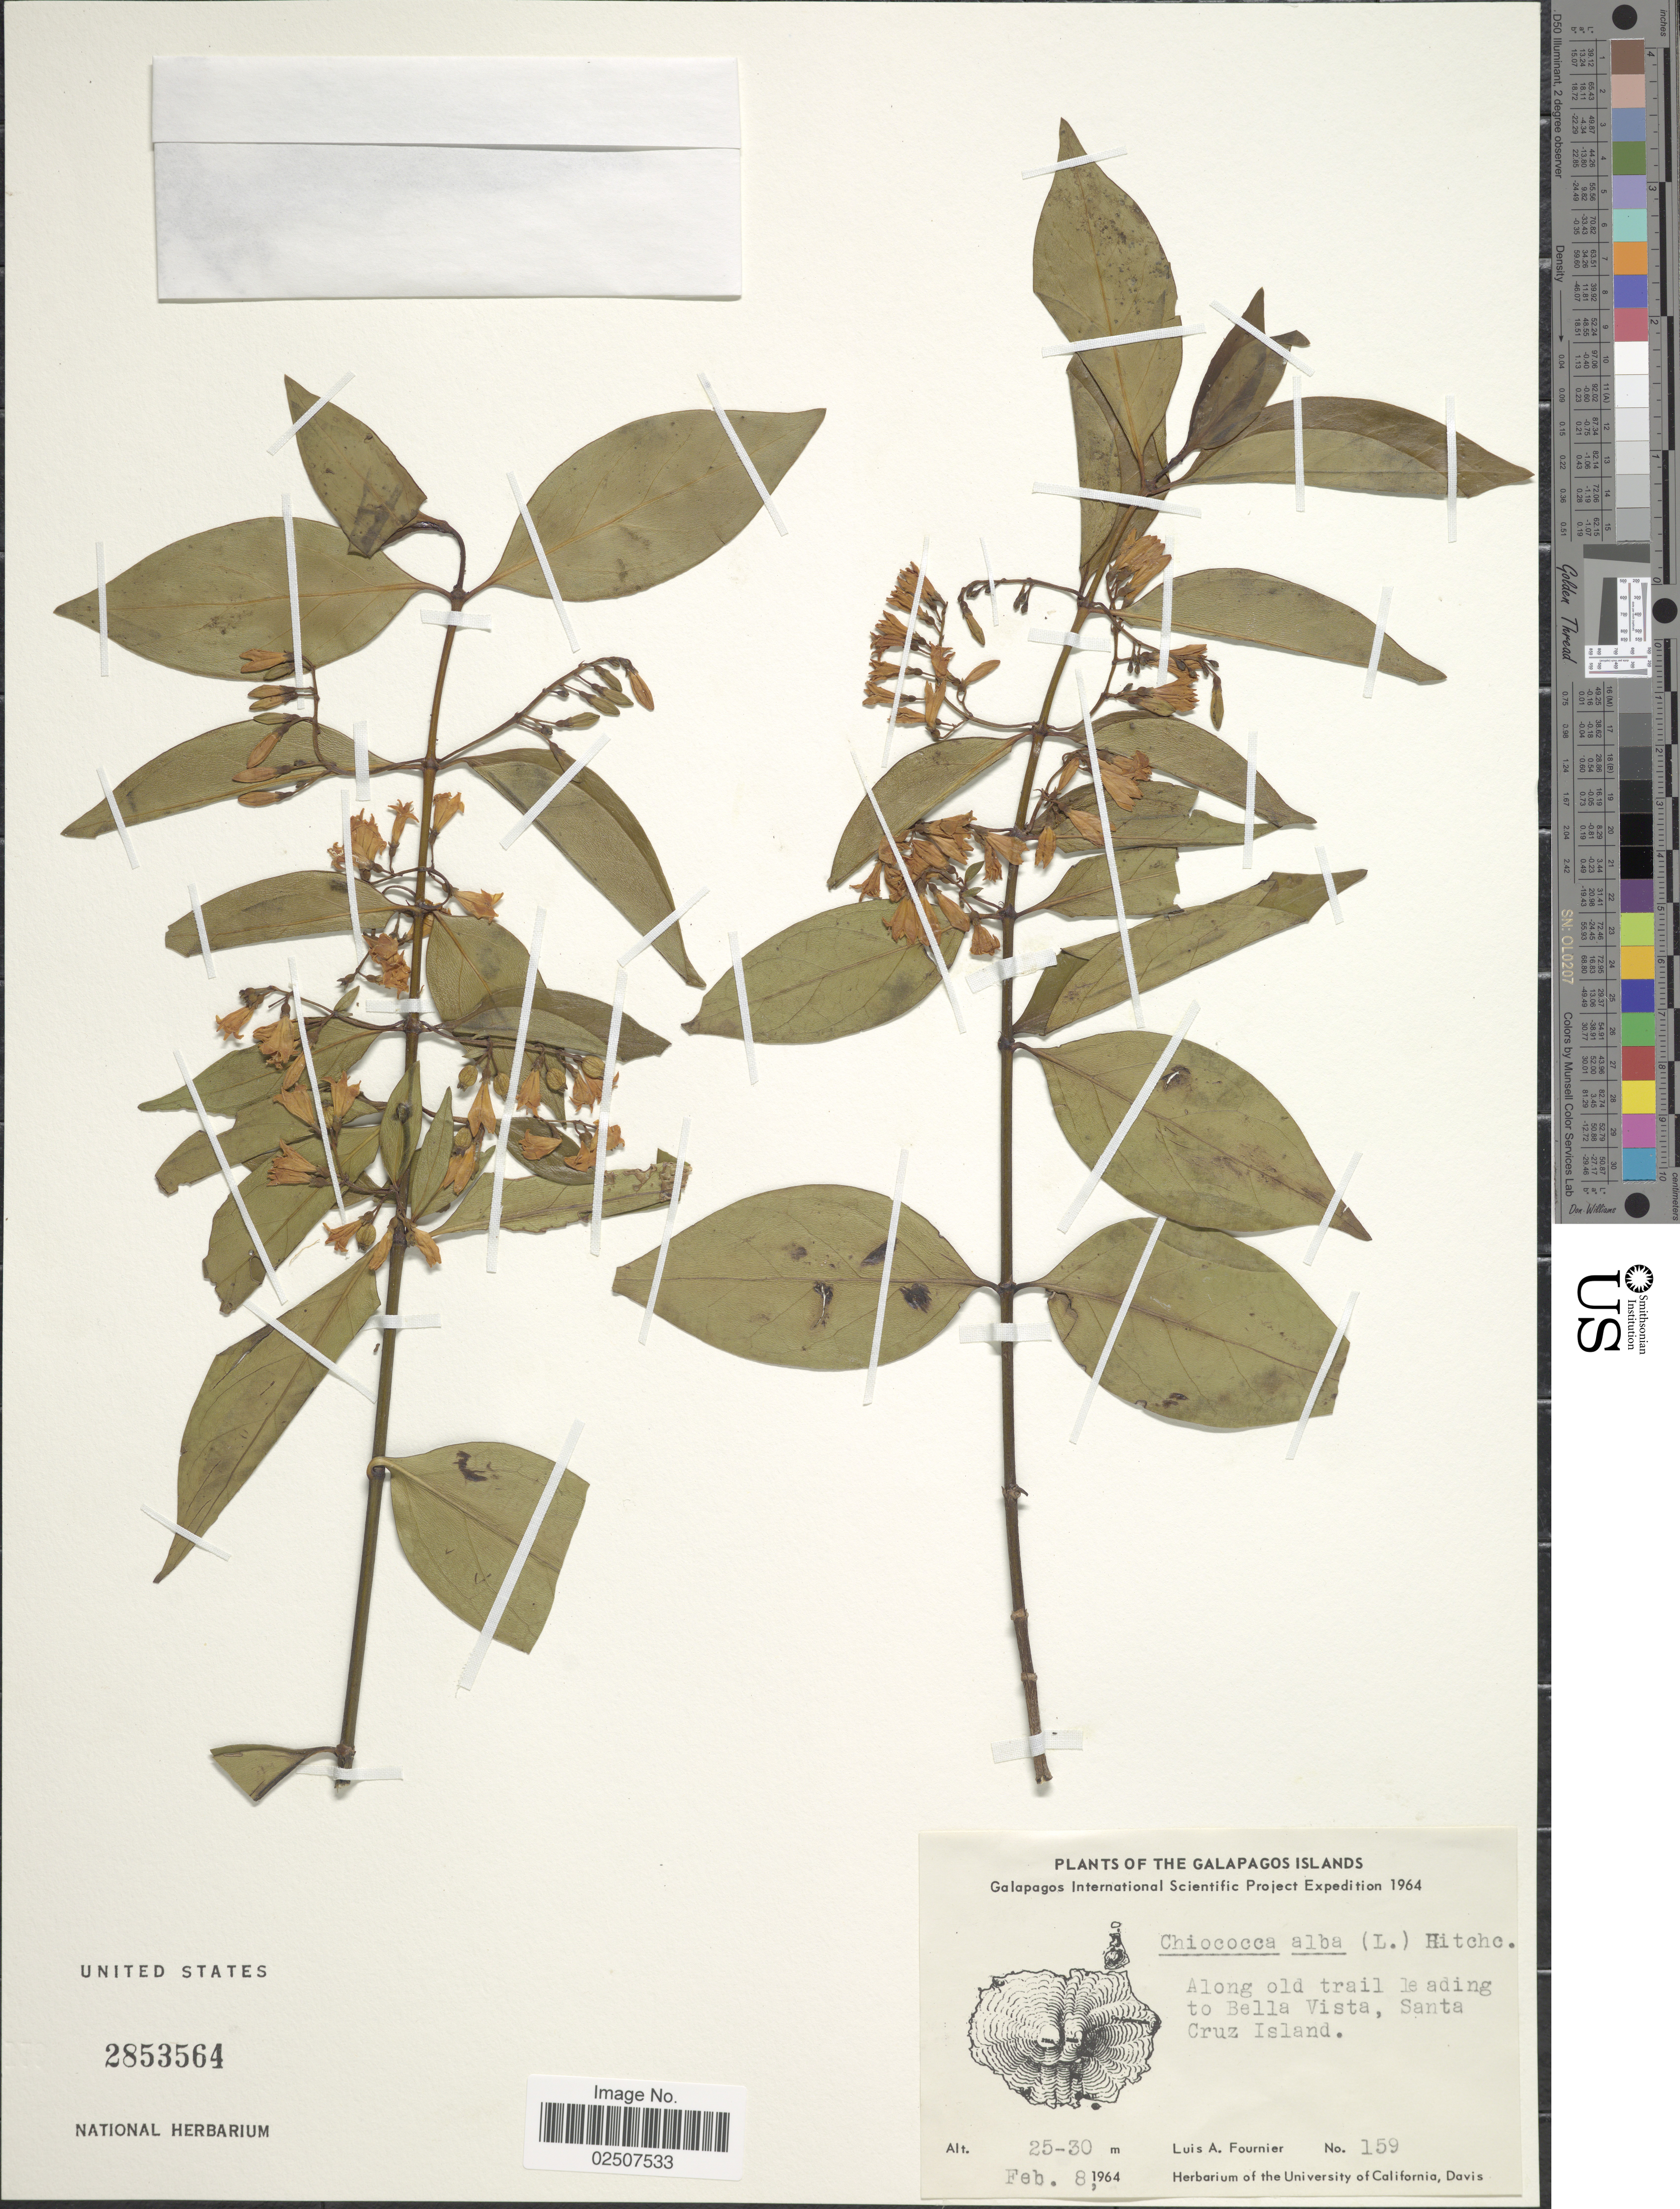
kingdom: Plantae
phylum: Tracheophyta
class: Magnoliopsida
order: Gentianales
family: Rubiaceae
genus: Chiococca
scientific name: Chiococca alba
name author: (L.) Hitchc.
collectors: L. A. Fournier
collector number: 159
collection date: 1964-02-08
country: Ecuador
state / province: Colón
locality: Galapagos Islands. Along old trail leading to Bella Vista, Santa Cruz Island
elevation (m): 25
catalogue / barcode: US 2853564